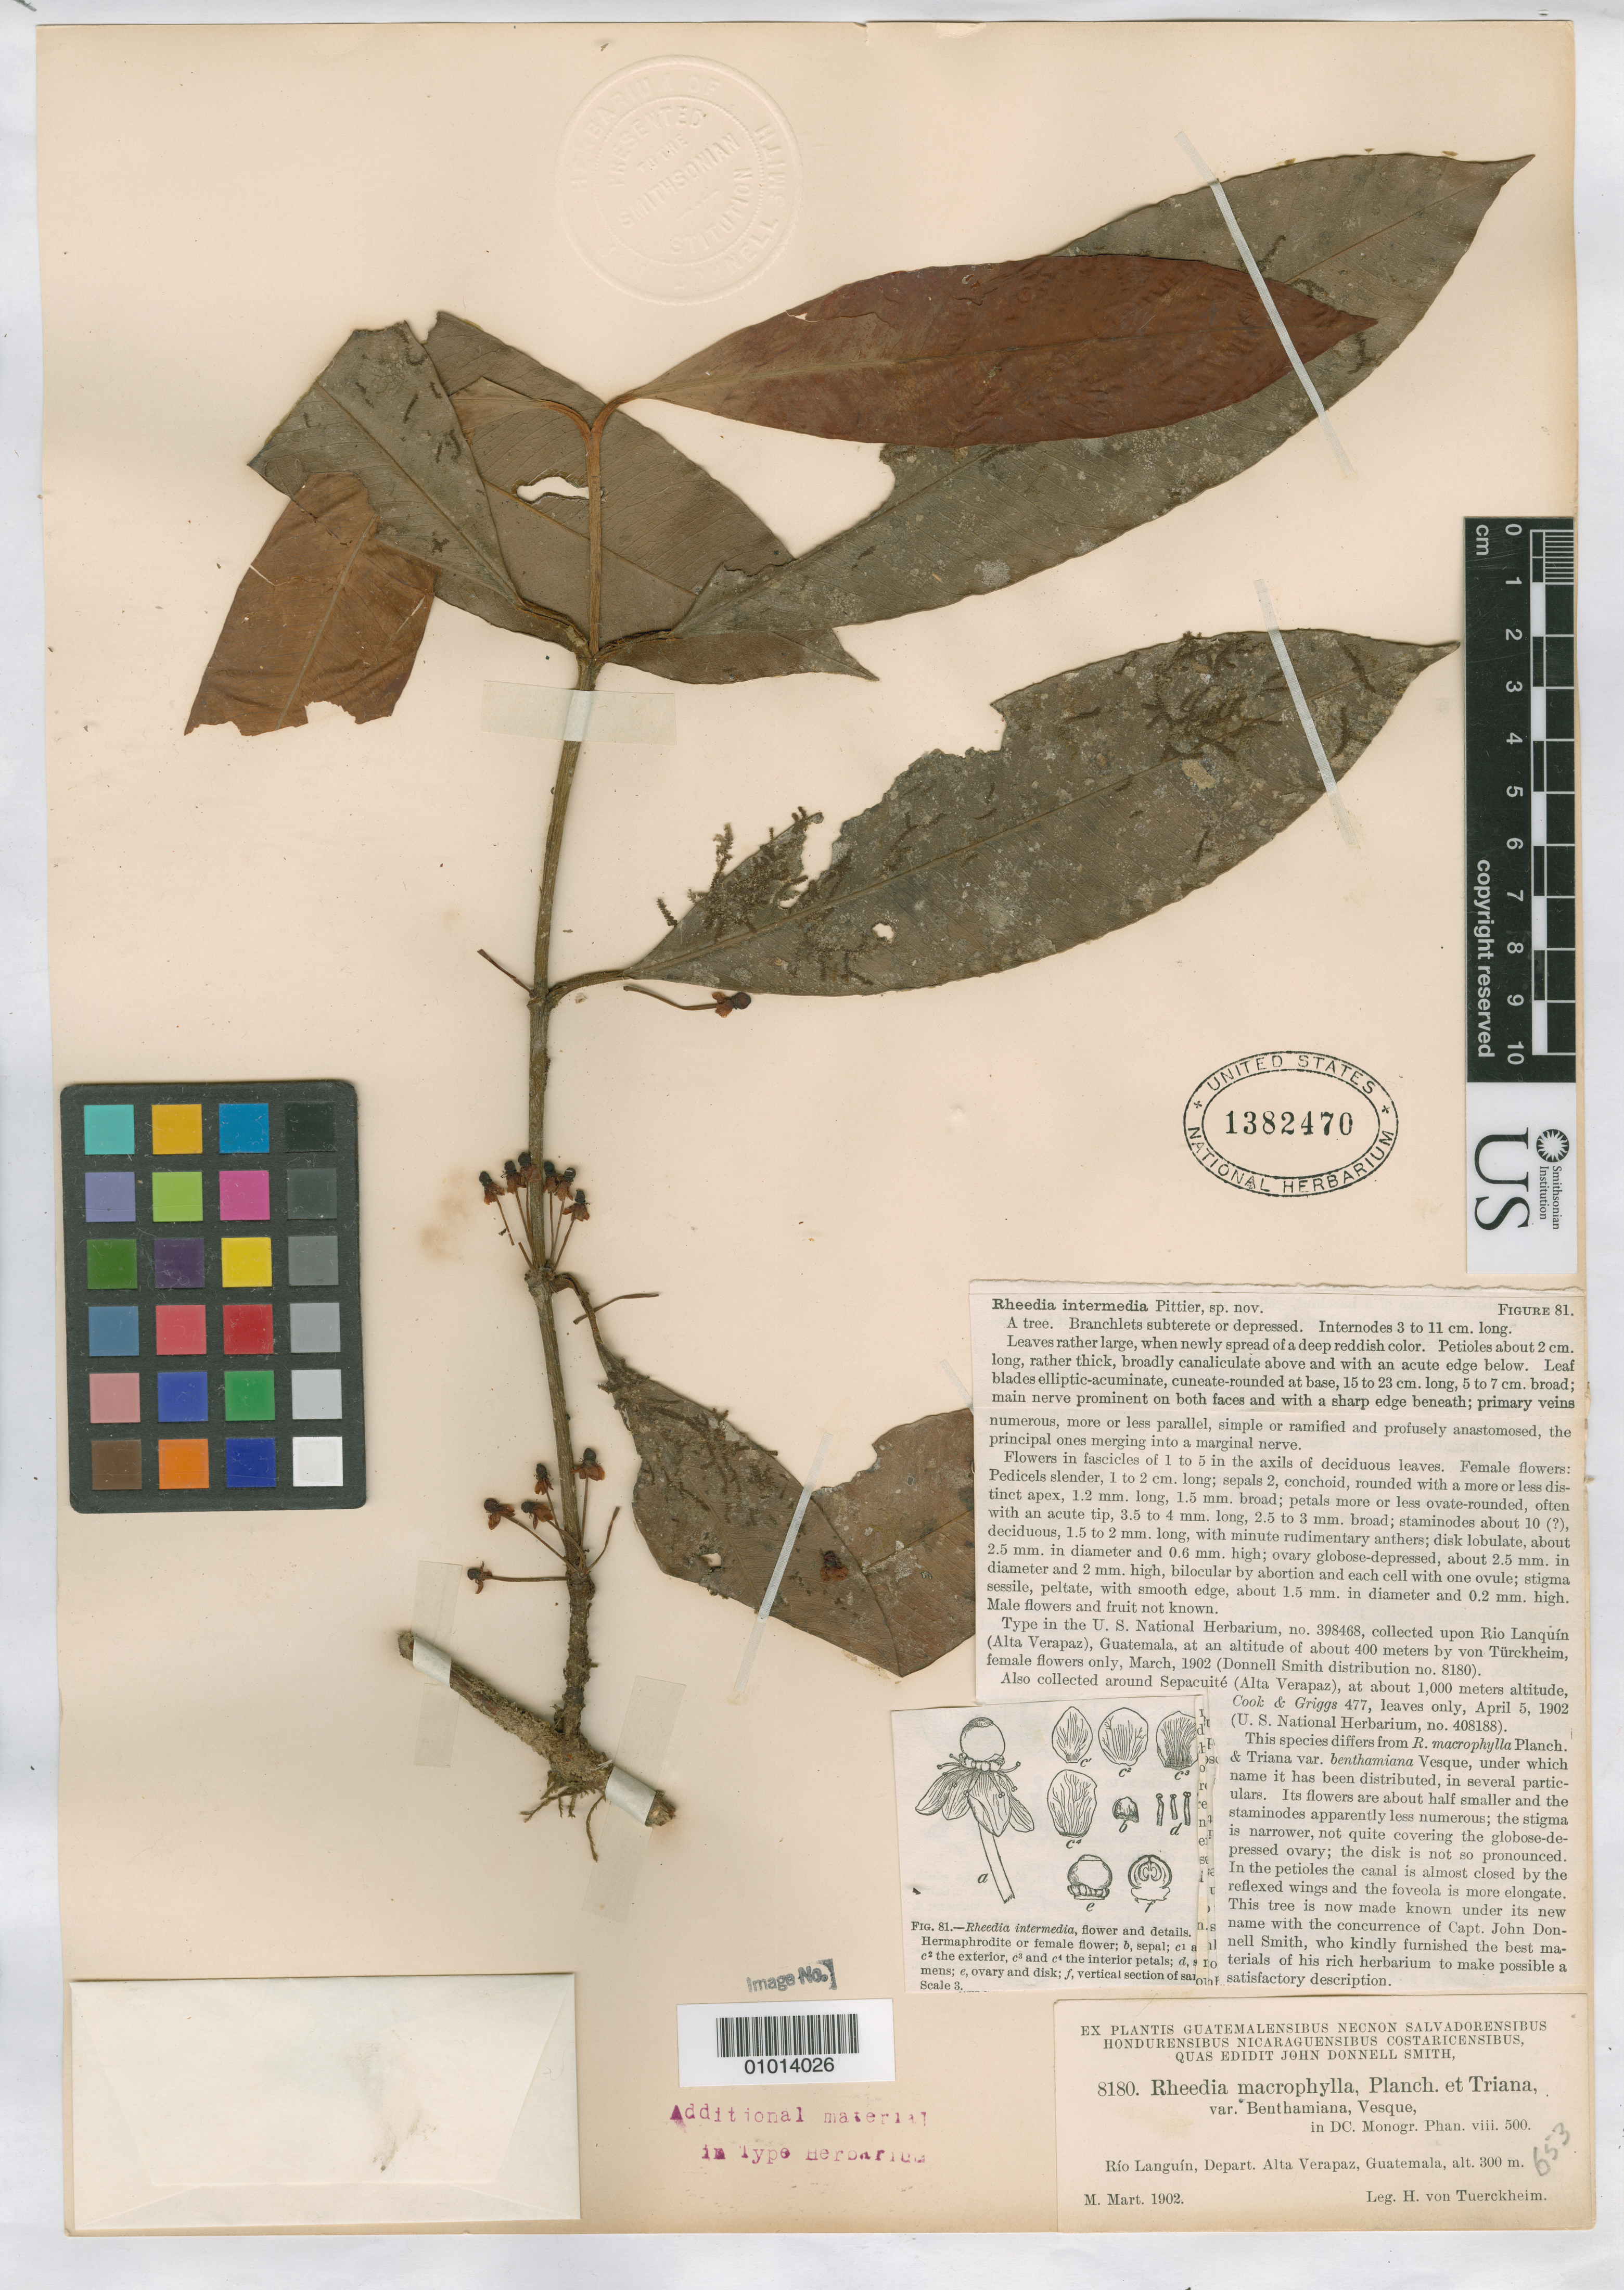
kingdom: Plantae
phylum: Tracheophyta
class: Magnoliopsida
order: Malpighiales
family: Clusiaceae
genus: Rheedia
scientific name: Rheedia intermedia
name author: Pittier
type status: Isotype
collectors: H. von Türckheim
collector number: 8180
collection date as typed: Mar 1902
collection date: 1902-03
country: Guatemala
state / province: Alta Verapaz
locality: Rio Lanquin.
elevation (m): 300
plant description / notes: Specimen ex John Donnell Smith herbarium.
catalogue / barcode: US 1382470